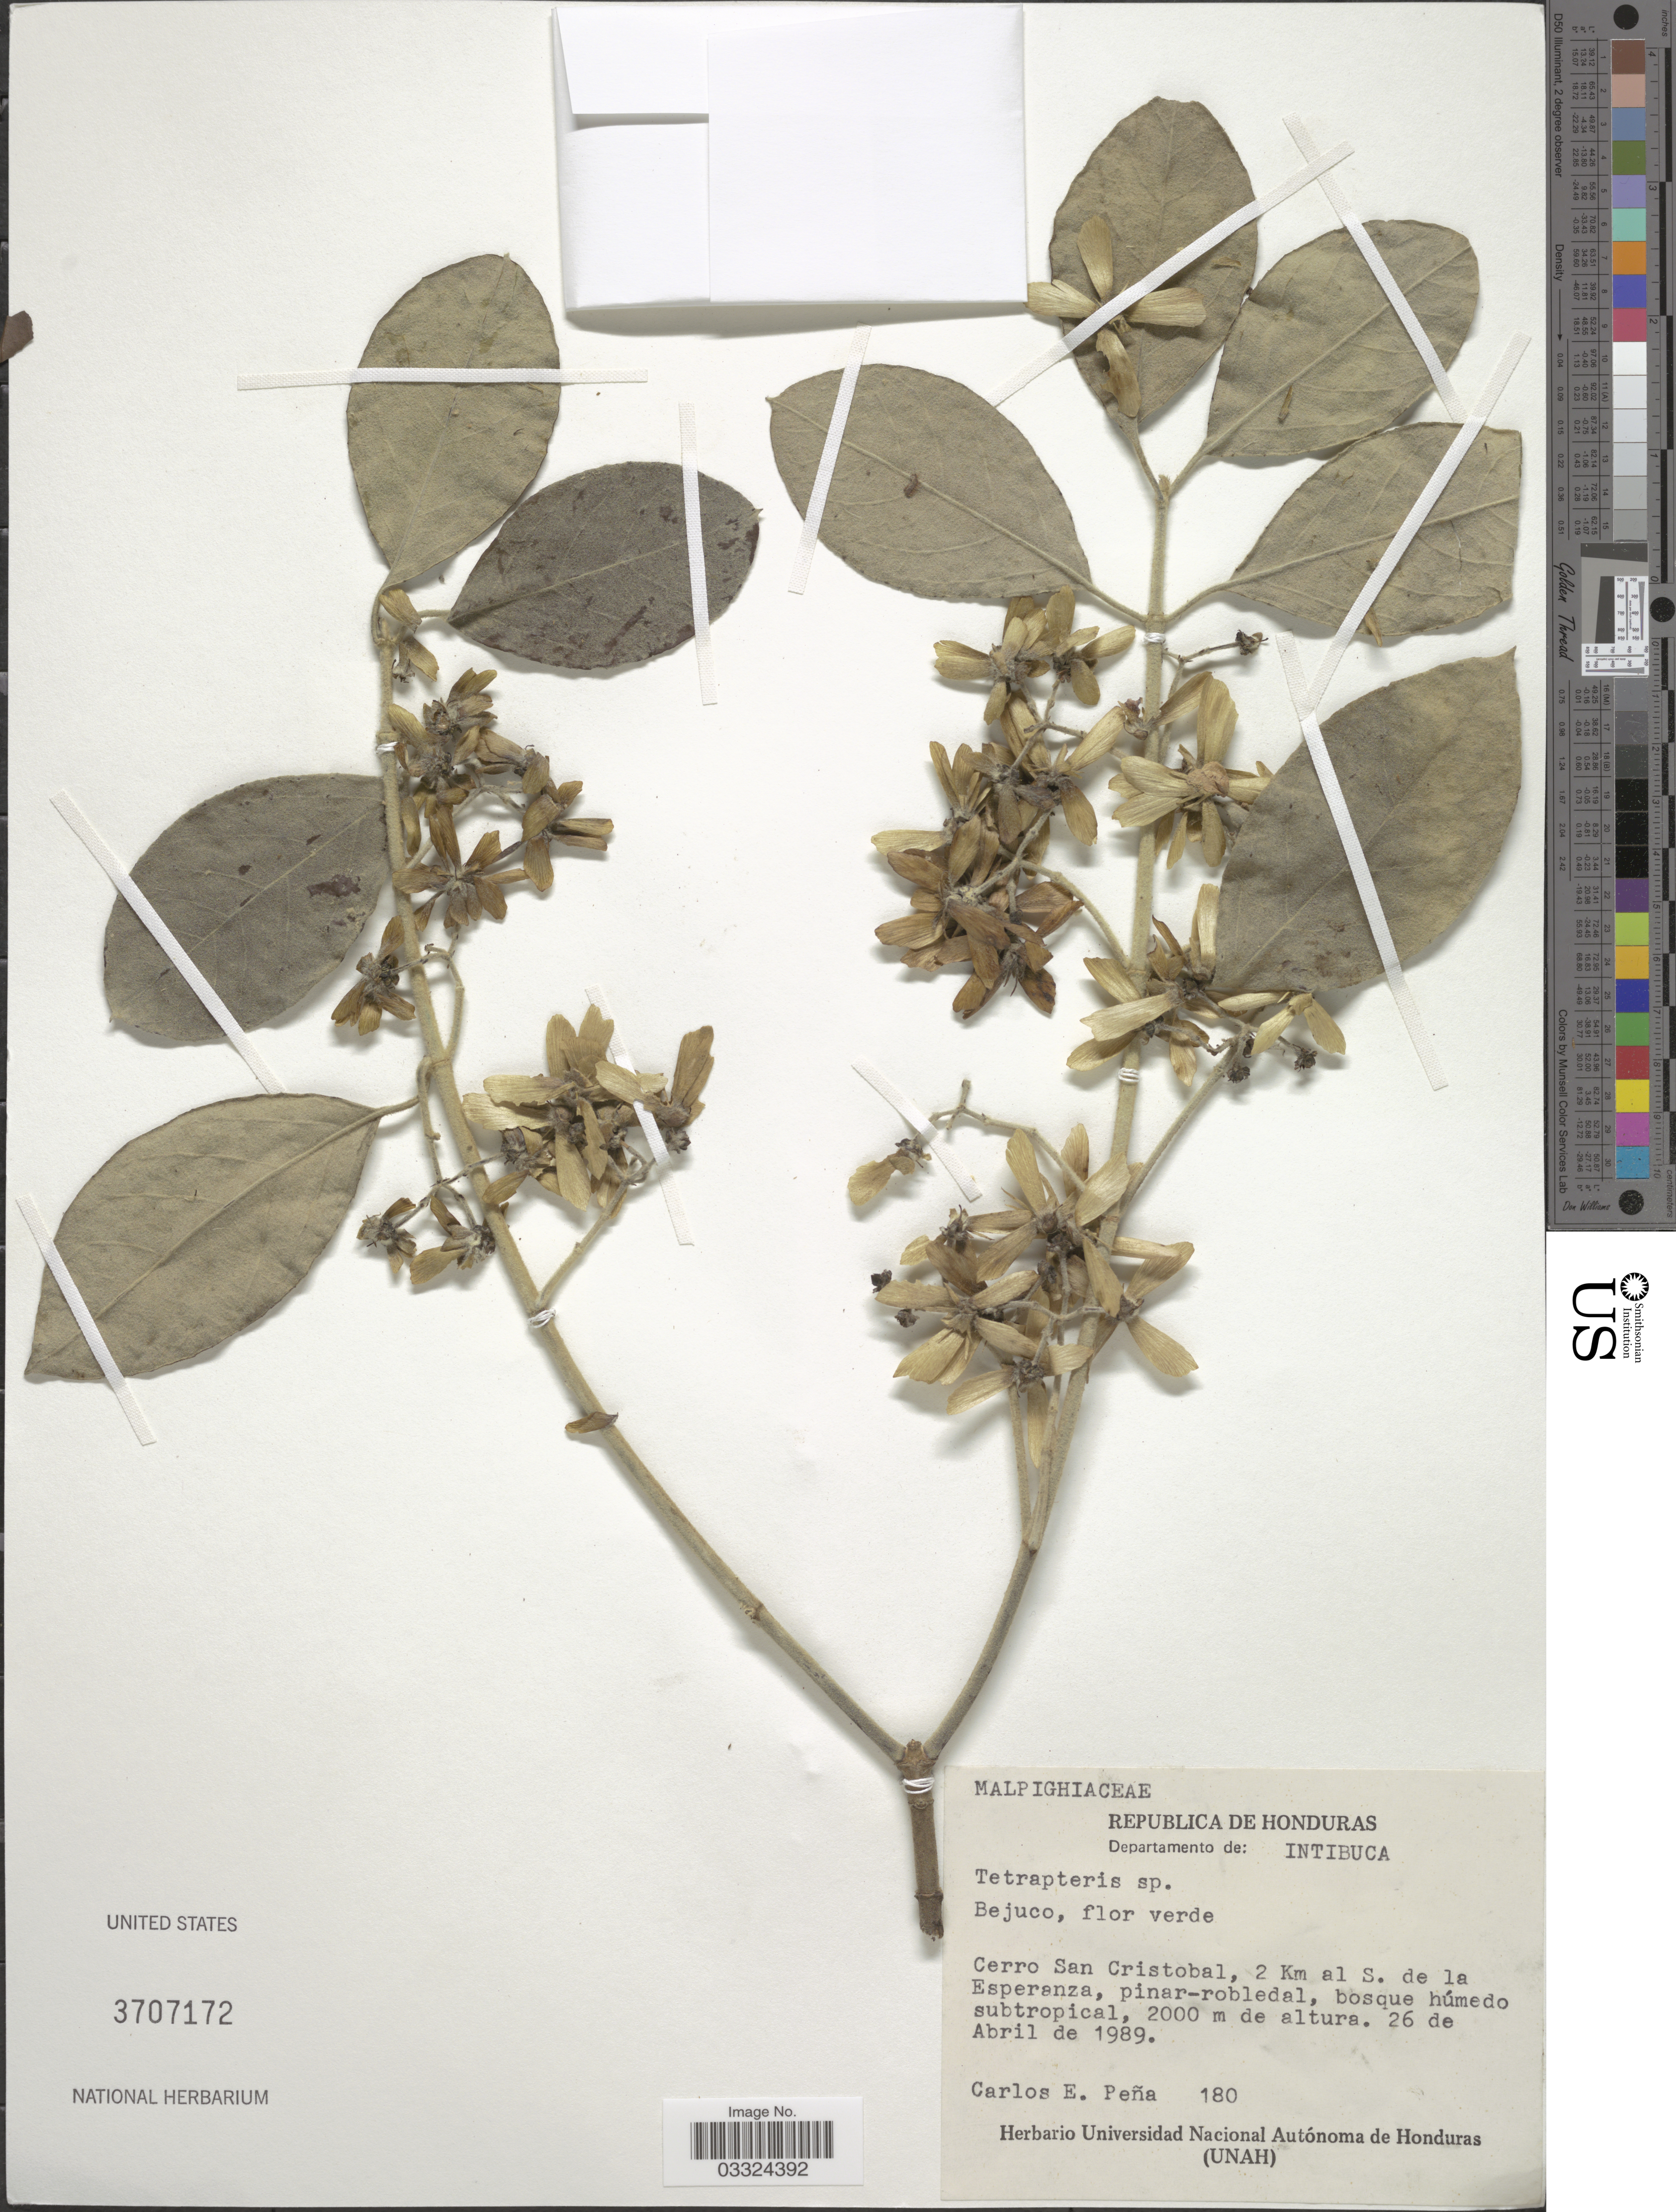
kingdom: Plantae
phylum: Tracheophyta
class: Magnoliopsida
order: Malpighiales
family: Malpighiaceae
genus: Tetrapterys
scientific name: Tetrapterys sp.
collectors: C. E. Peña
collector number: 180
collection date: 1989-04-26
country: Honduras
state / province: Intibuca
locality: Departamento de: Intibuca. Cerro San Cristobal, 2 Km al S. de la Esperanza.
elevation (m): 2000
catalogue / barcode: US 3707172